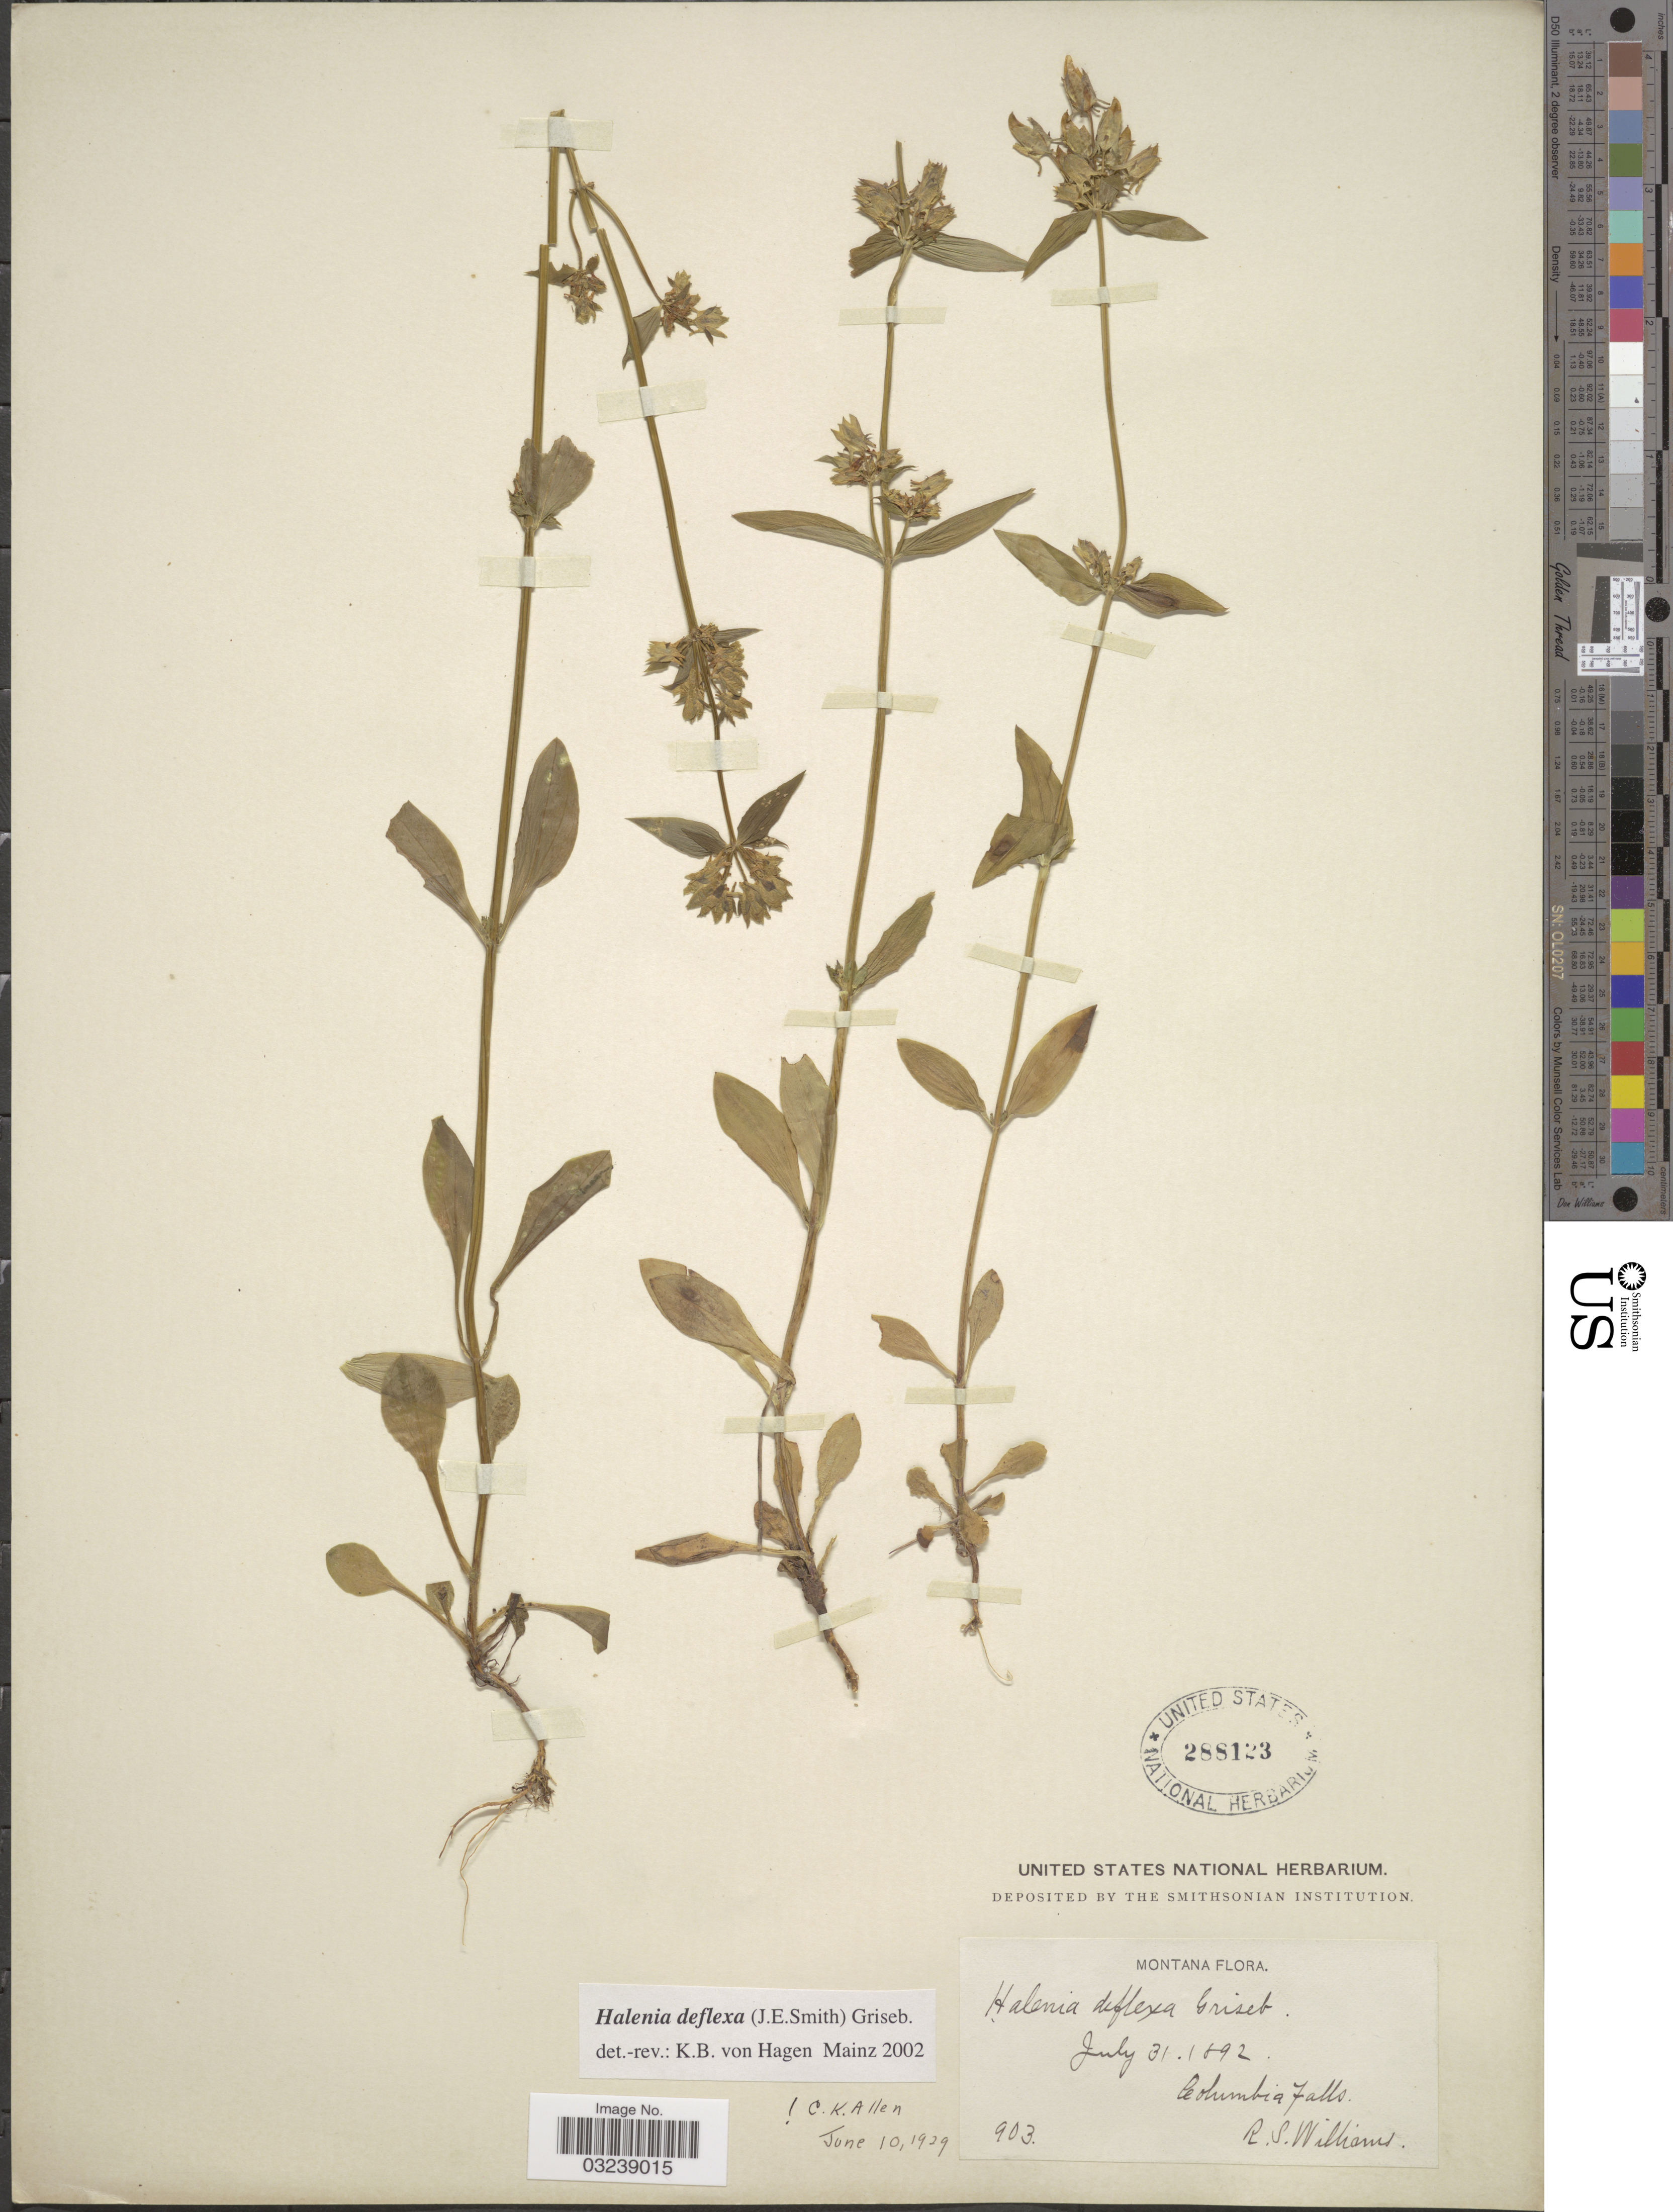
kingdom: Plantae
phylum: Tracheophyta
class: Magnoliopsida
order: Gentianales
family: Gentianaceae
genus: Halenia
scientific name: Halenia deflexa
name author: (Sm.) Griseb.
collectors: R. S. Williams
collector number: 903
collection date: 1892-07-31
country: United States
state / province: Montana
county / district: Flathead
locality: Columbia Falls.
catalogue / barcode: US 288123